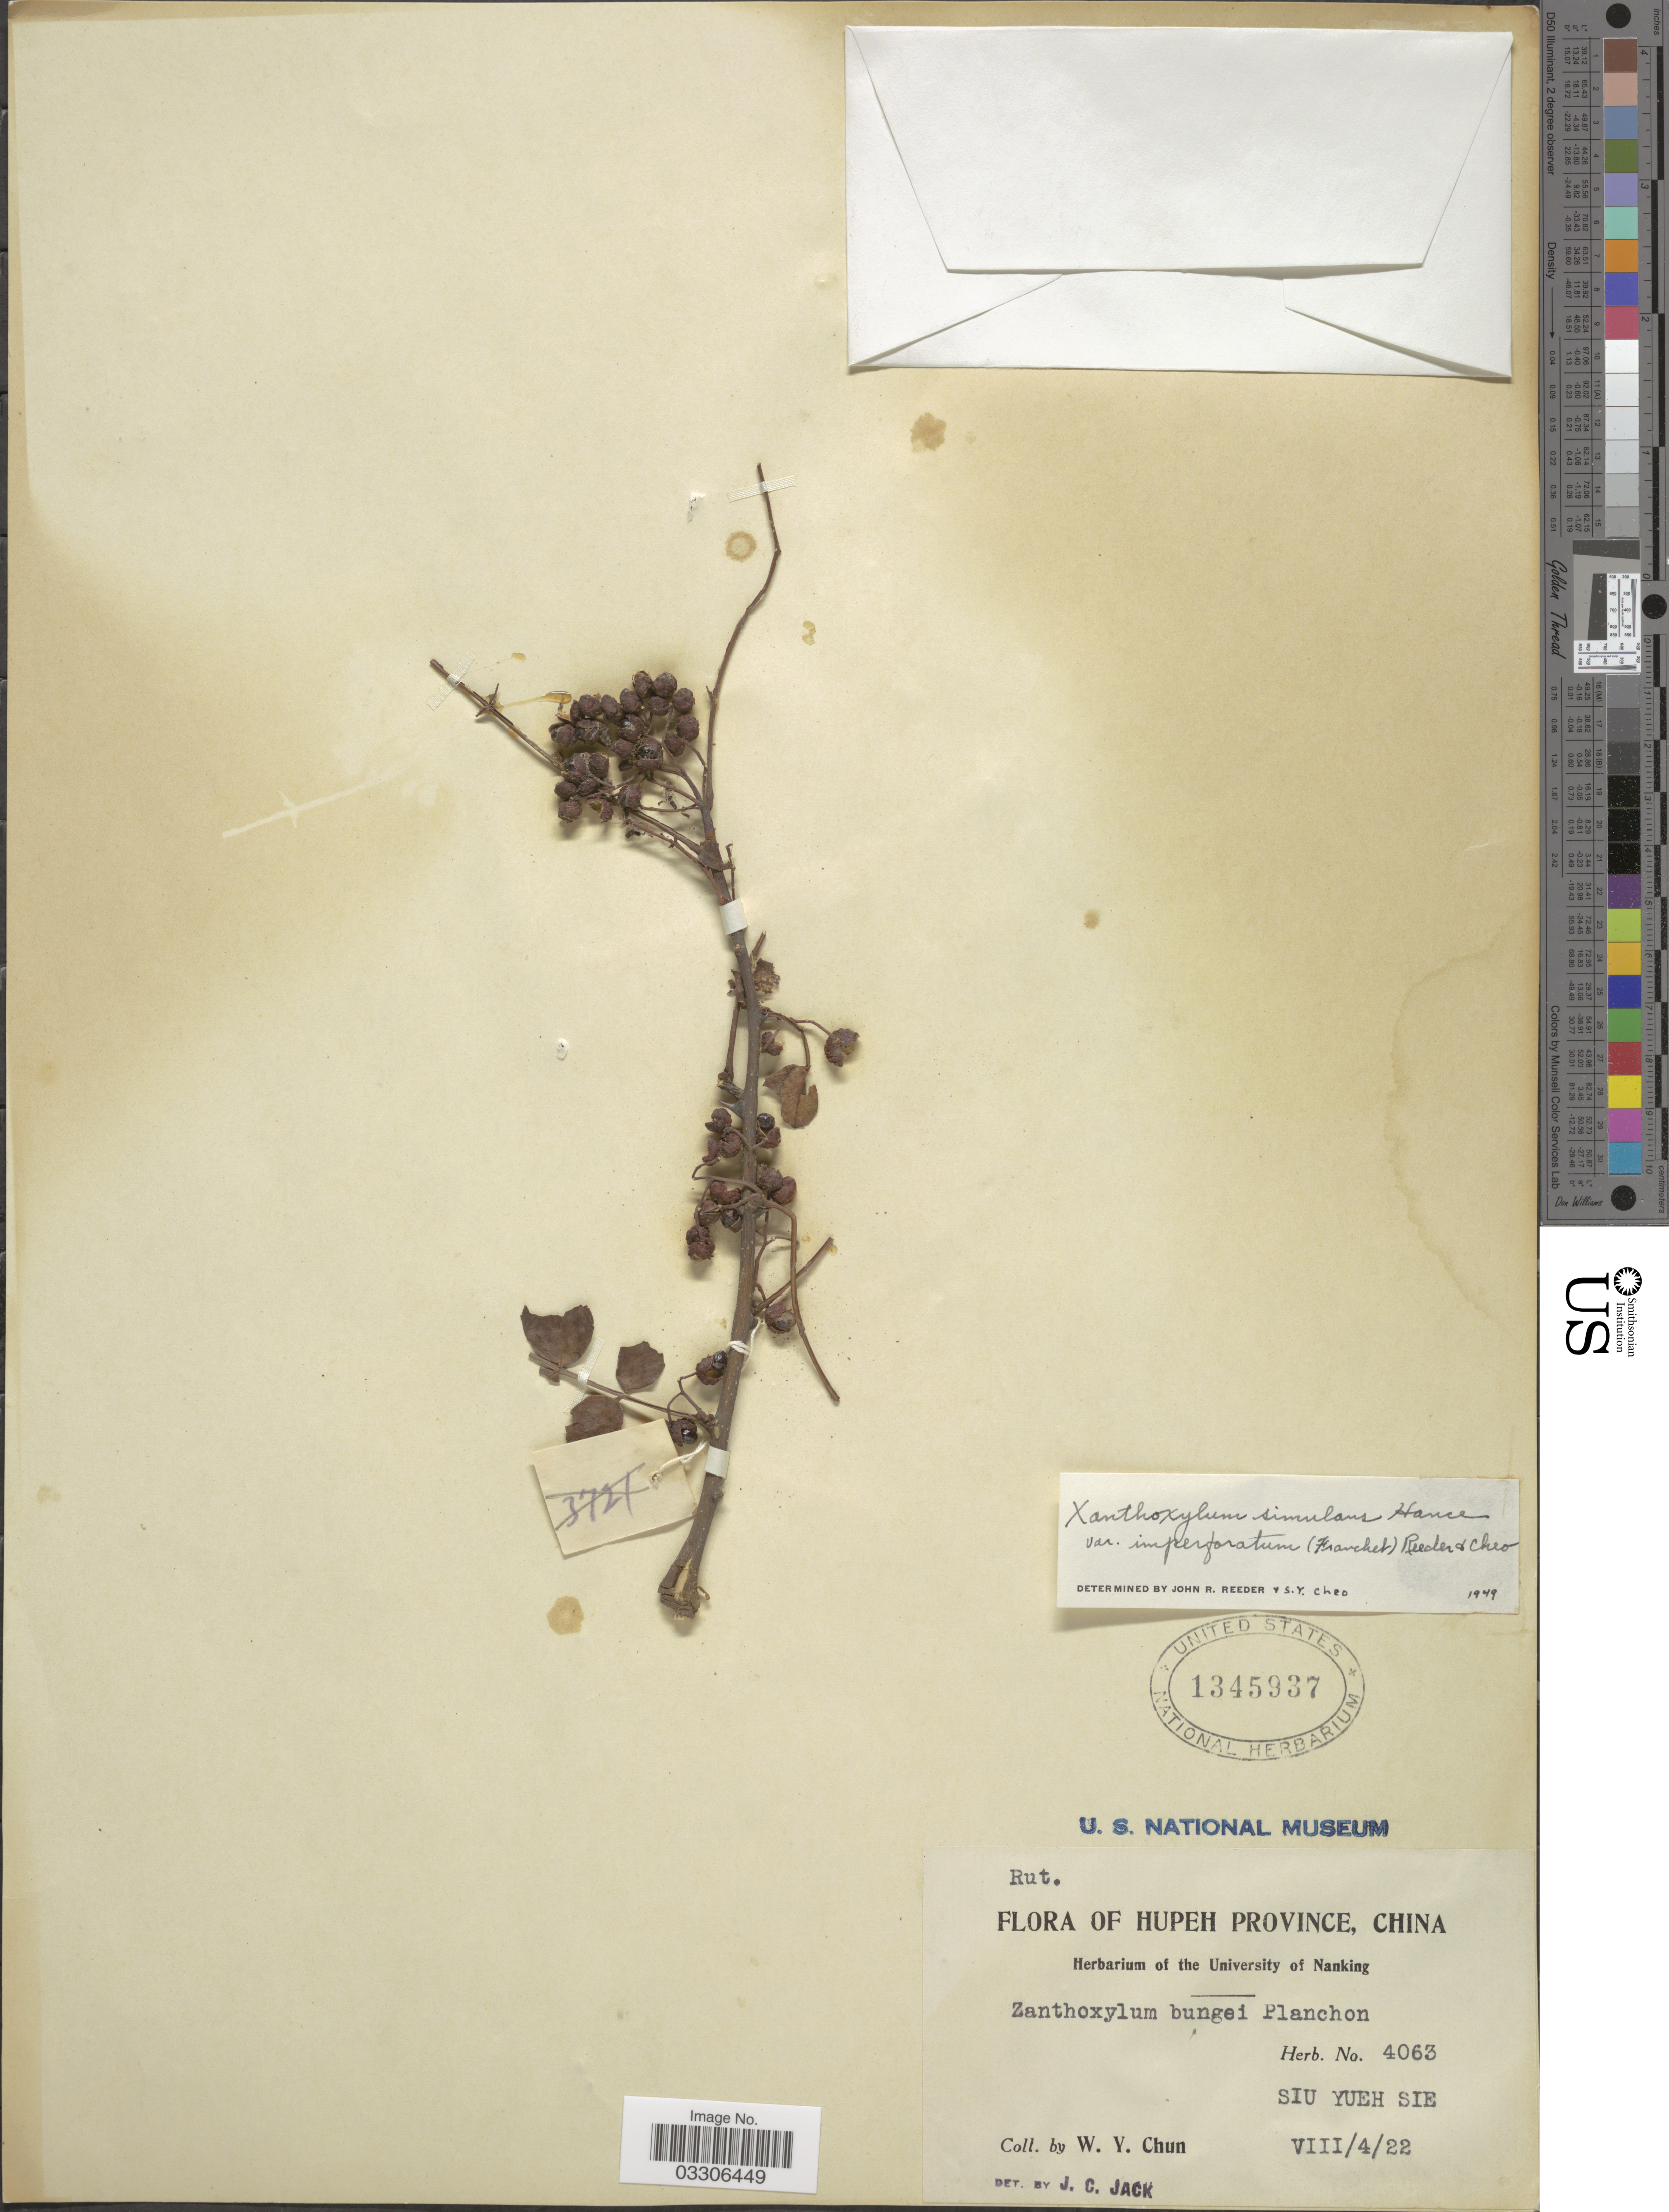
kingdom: Plantae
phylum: Tracheophyta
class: Magnoliopsida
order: Sapindales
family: Rutaceae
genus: Zanthoxylum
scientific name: Zanthoxylum simulans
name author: Hance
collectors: W. Y. Chun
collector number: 4063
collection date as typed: Transcribed d/m/y: 4/8/22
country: China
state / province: Hubei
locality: Hupeh Province. Siu Yueh Sie.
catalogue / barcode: US 1345937